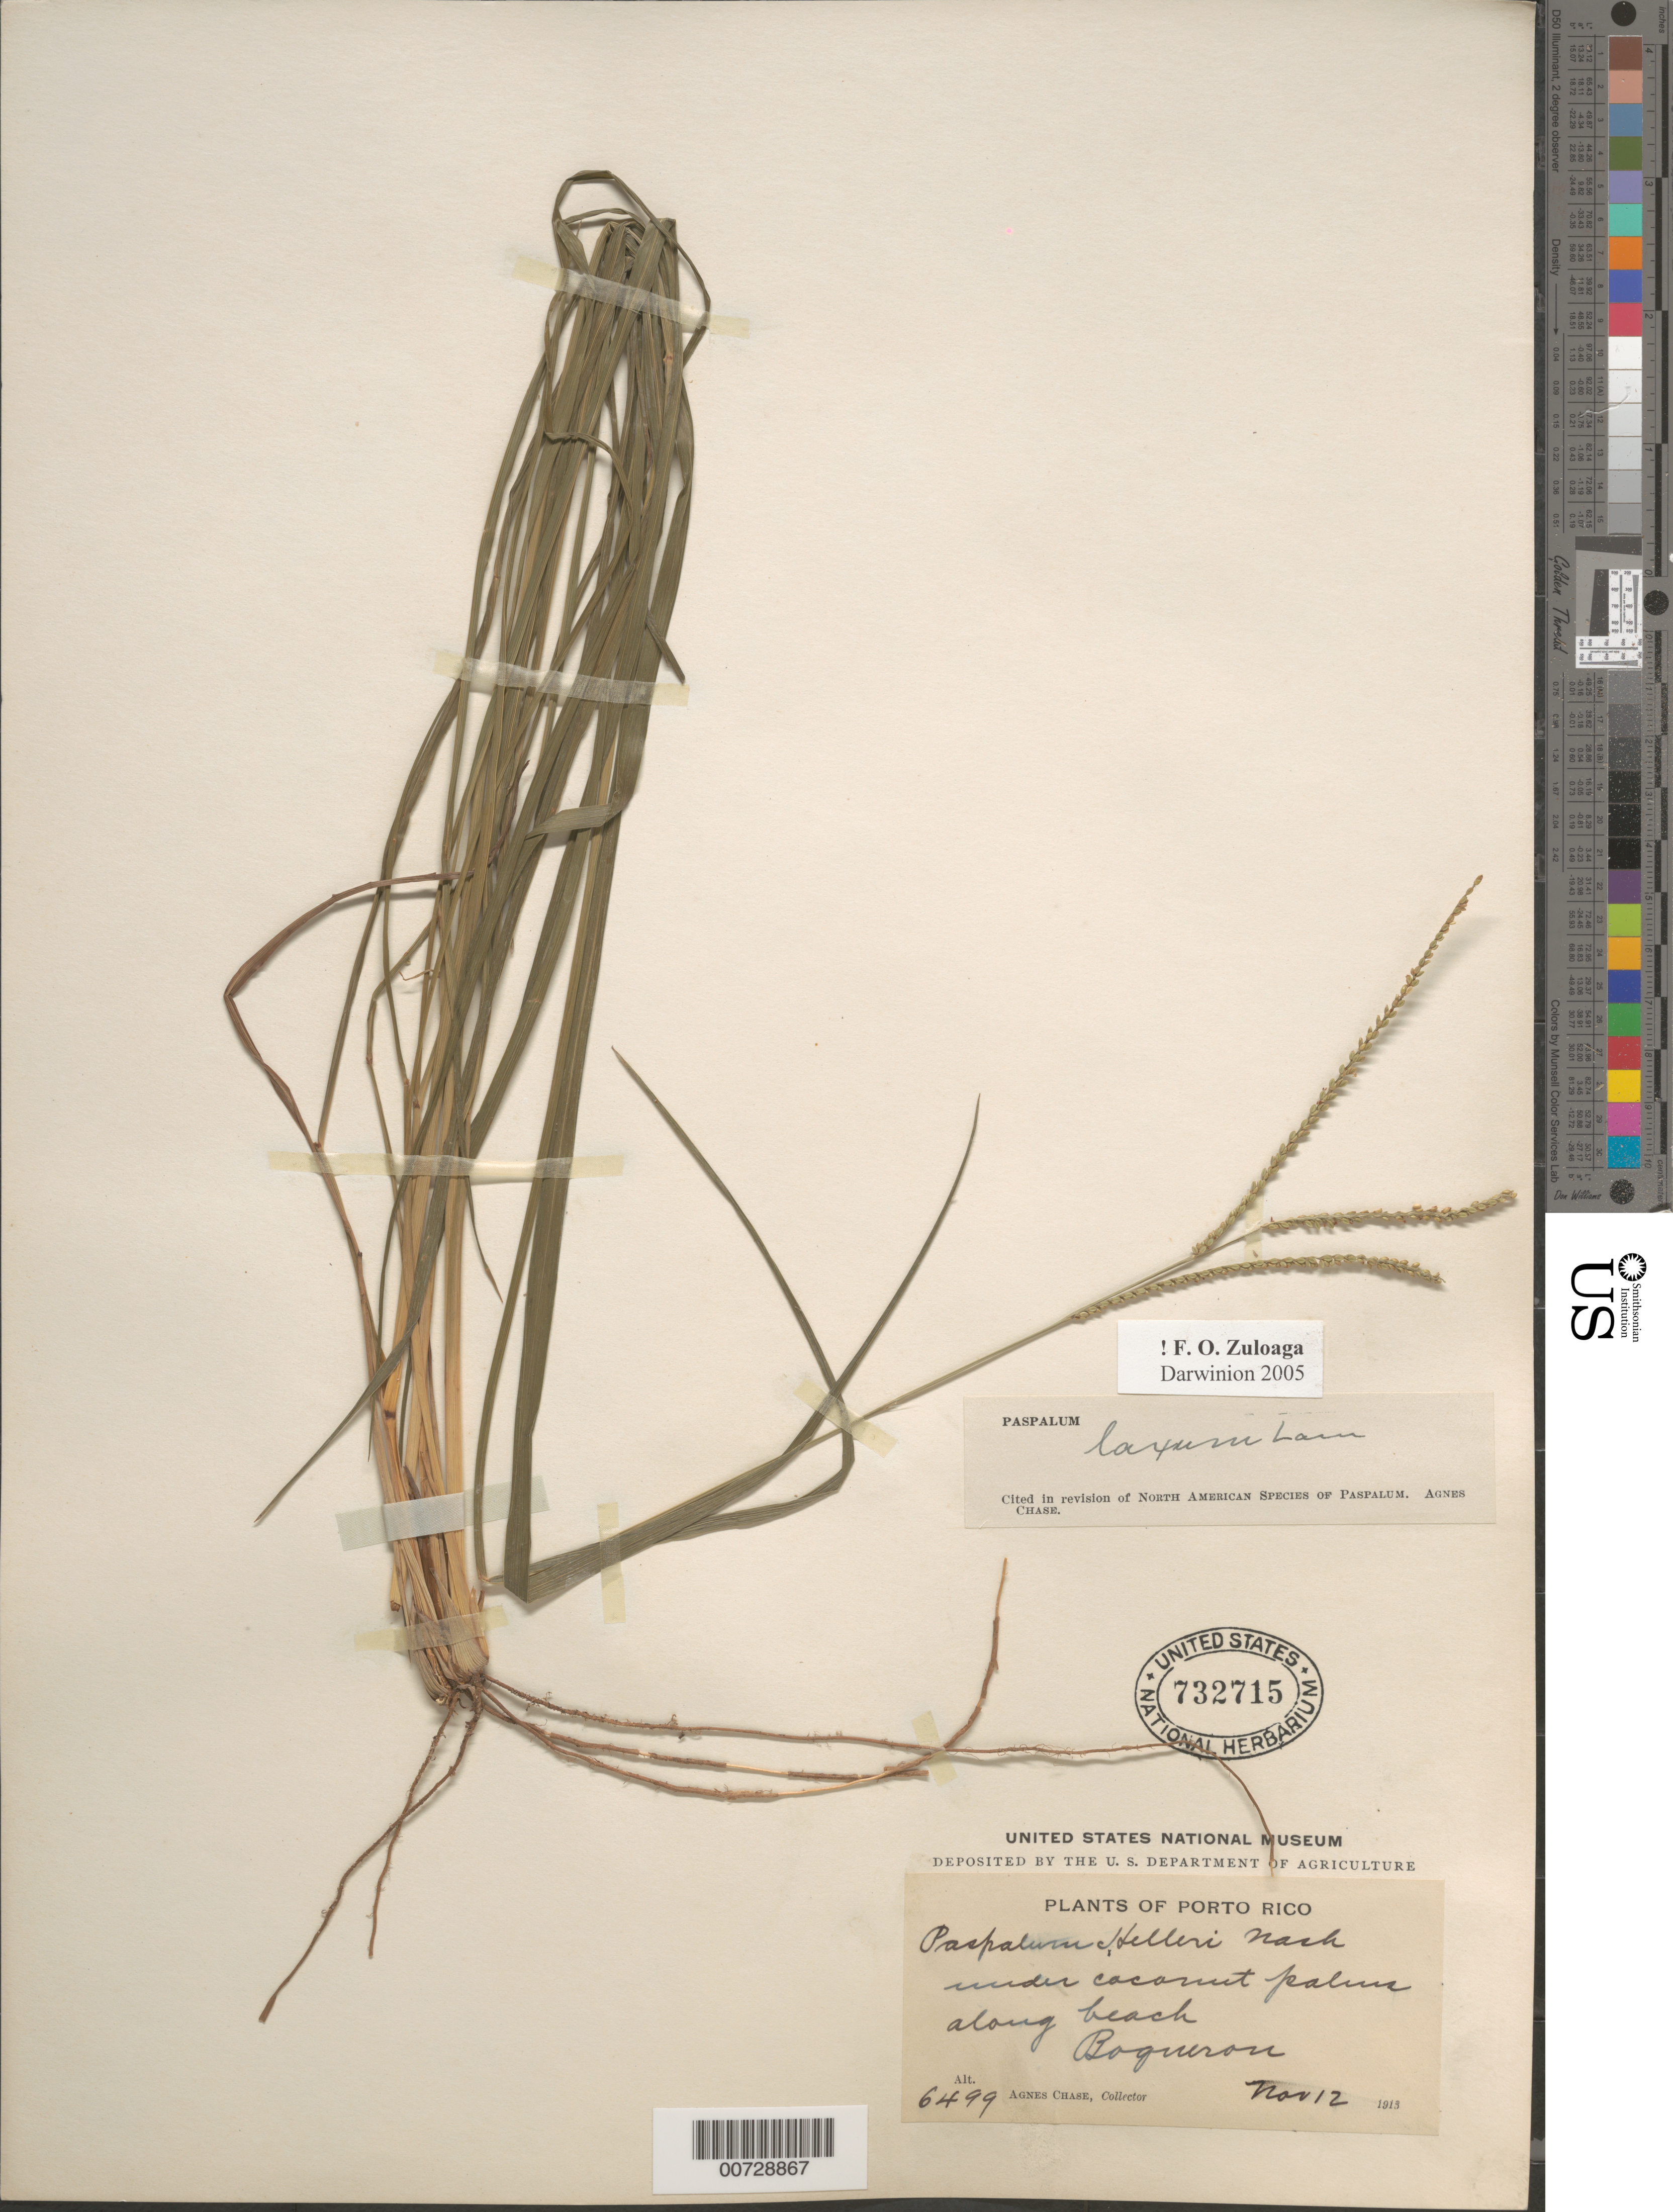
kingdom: Plantae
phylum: Tracheophyta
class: Liliopsida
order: Poales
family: Poaceae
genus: Paspalum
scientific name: Paspalum laxum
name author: Lam.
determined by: Chase, [M.] Agnes, (US)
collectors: A. Chase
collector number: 6499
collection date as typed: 12 Nov 1913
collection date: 1913-11-12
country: Puerto Rico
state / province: Cabo Rojo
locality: Boqueron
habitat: Under coconut palms, along beach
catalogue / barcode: US 732715